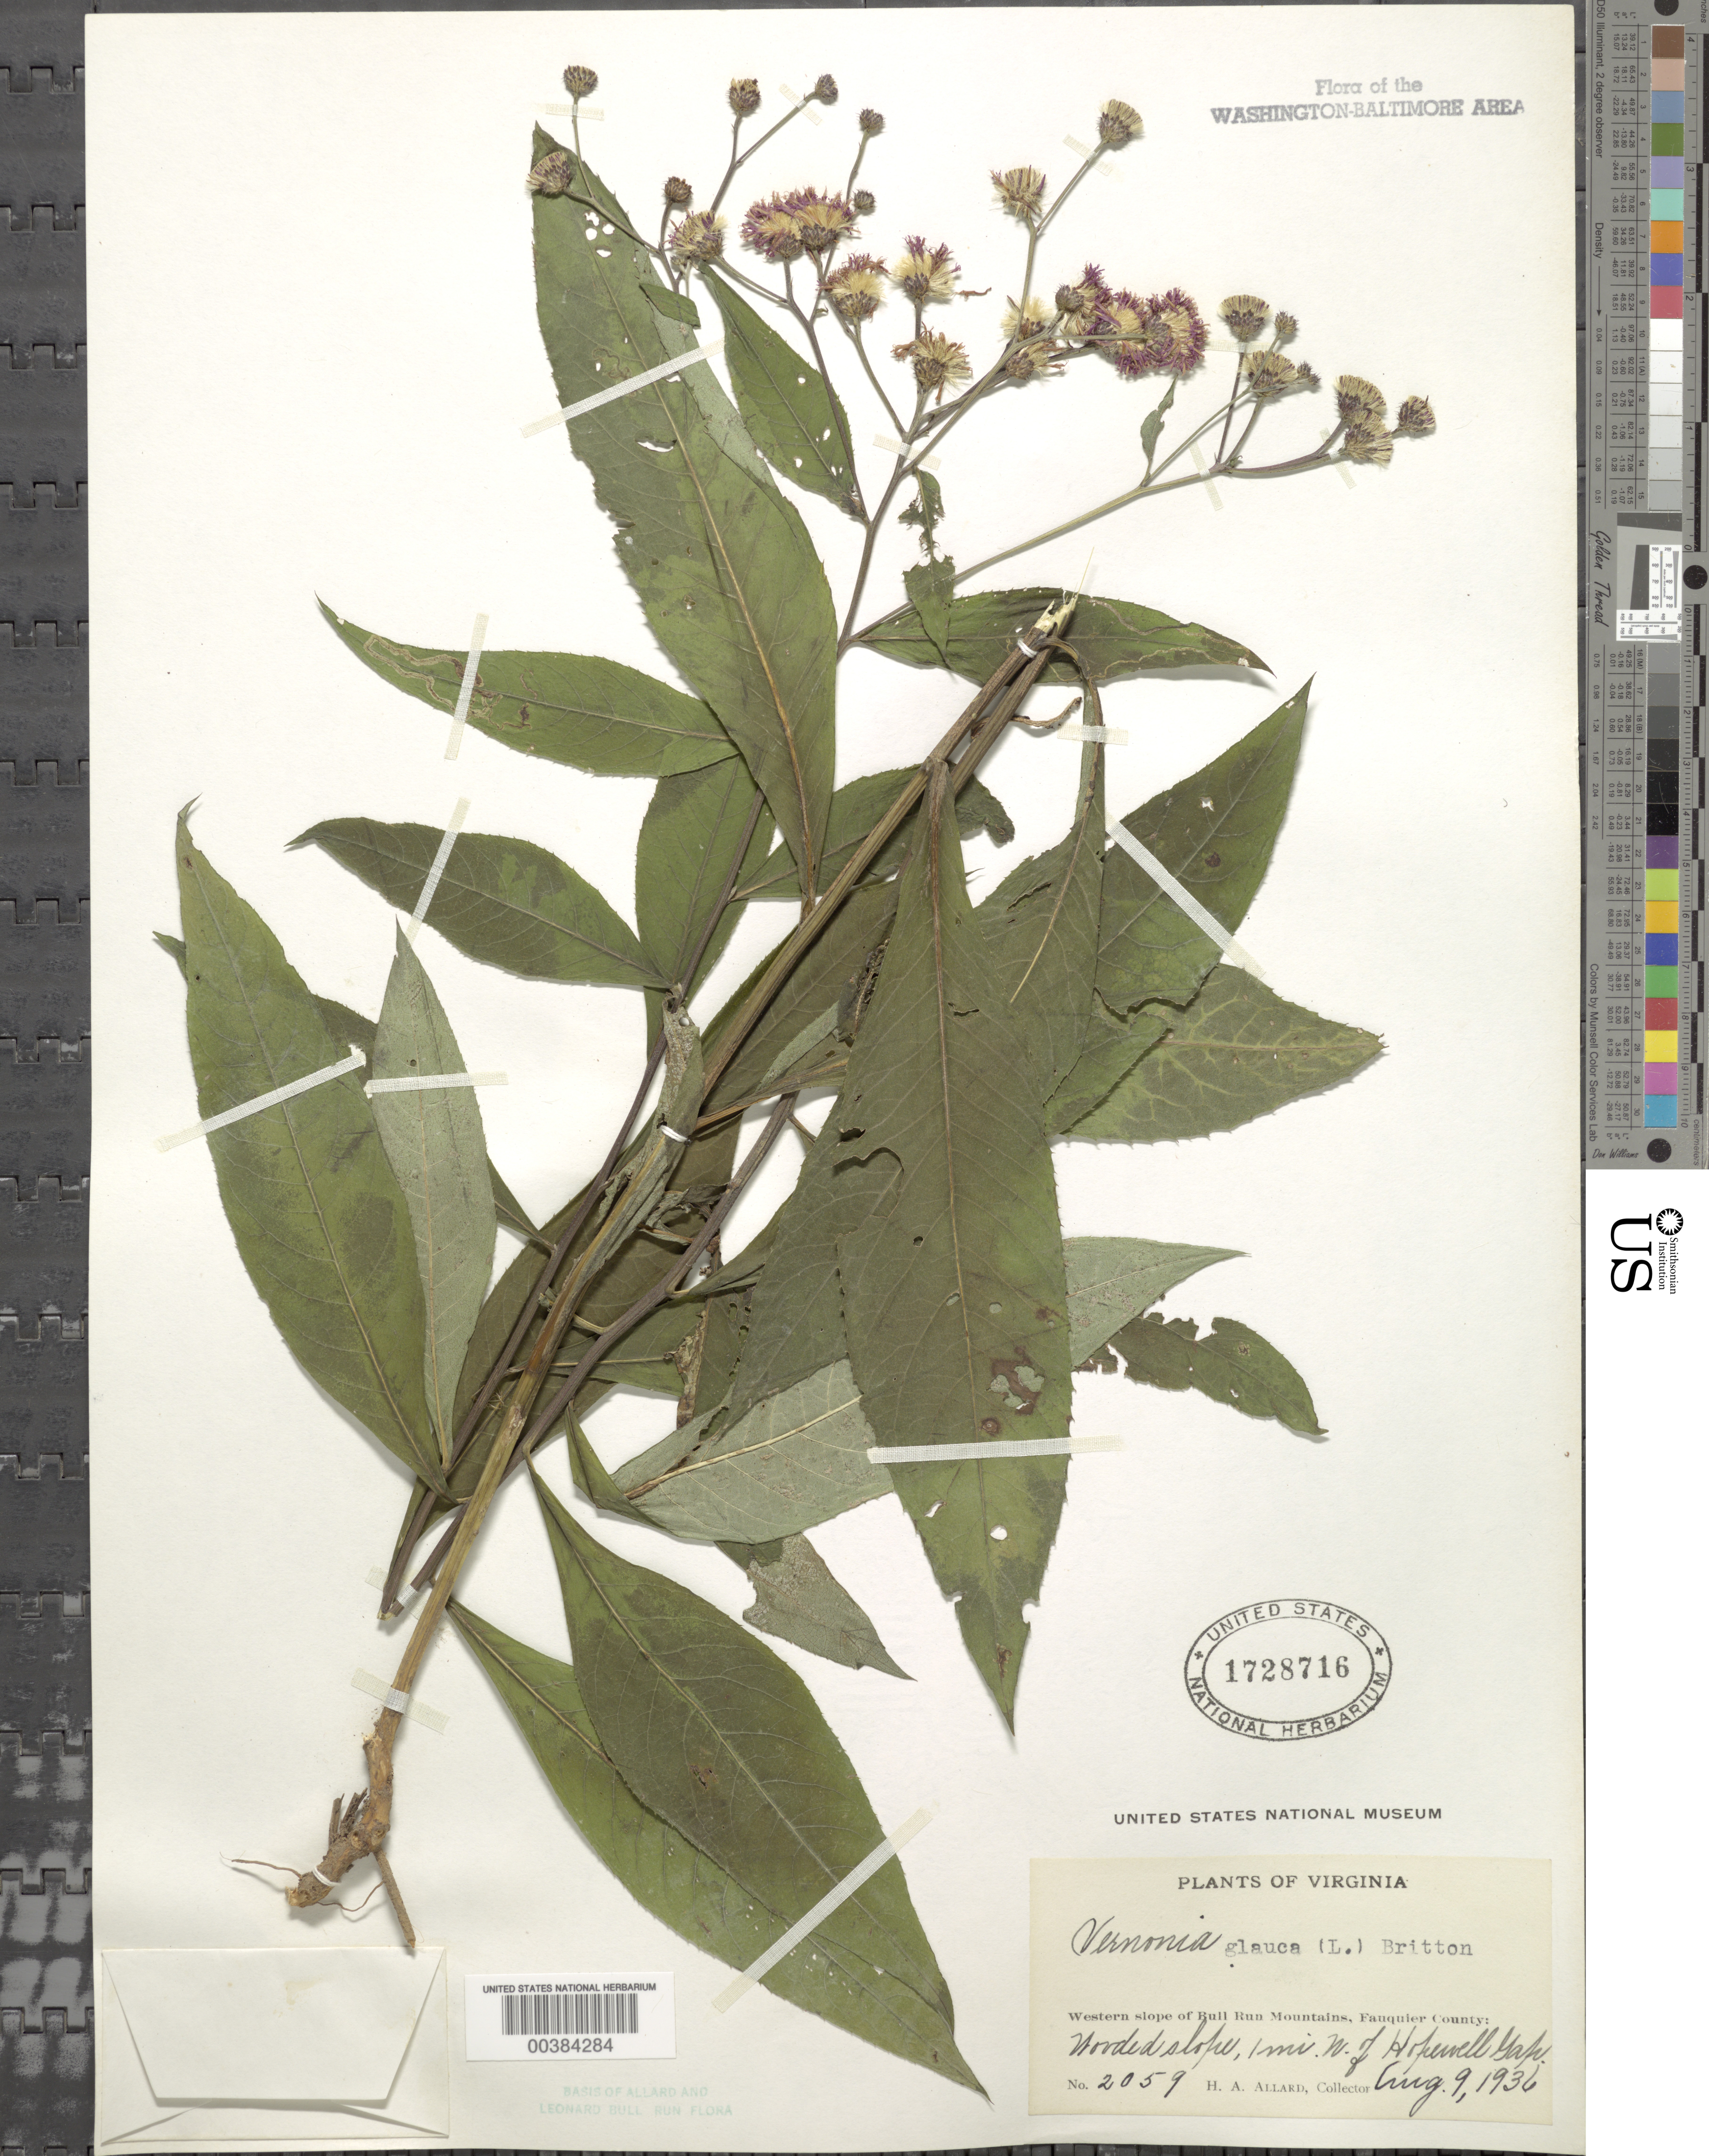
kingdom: Plantae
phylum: Tracheophyta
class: Magnoliopsida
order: Asterales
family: Asteraceae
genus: Vernonia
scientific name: Vernonia glauca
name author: (L.) Willd.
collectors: H. A. Allard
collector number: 2059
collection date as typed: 09 Aug 1936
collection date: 1936-08-09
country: United States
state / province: Virginia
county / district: Fauquier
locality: N of Hopewell Gap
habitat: Wooded slope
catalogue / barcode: US 1728716